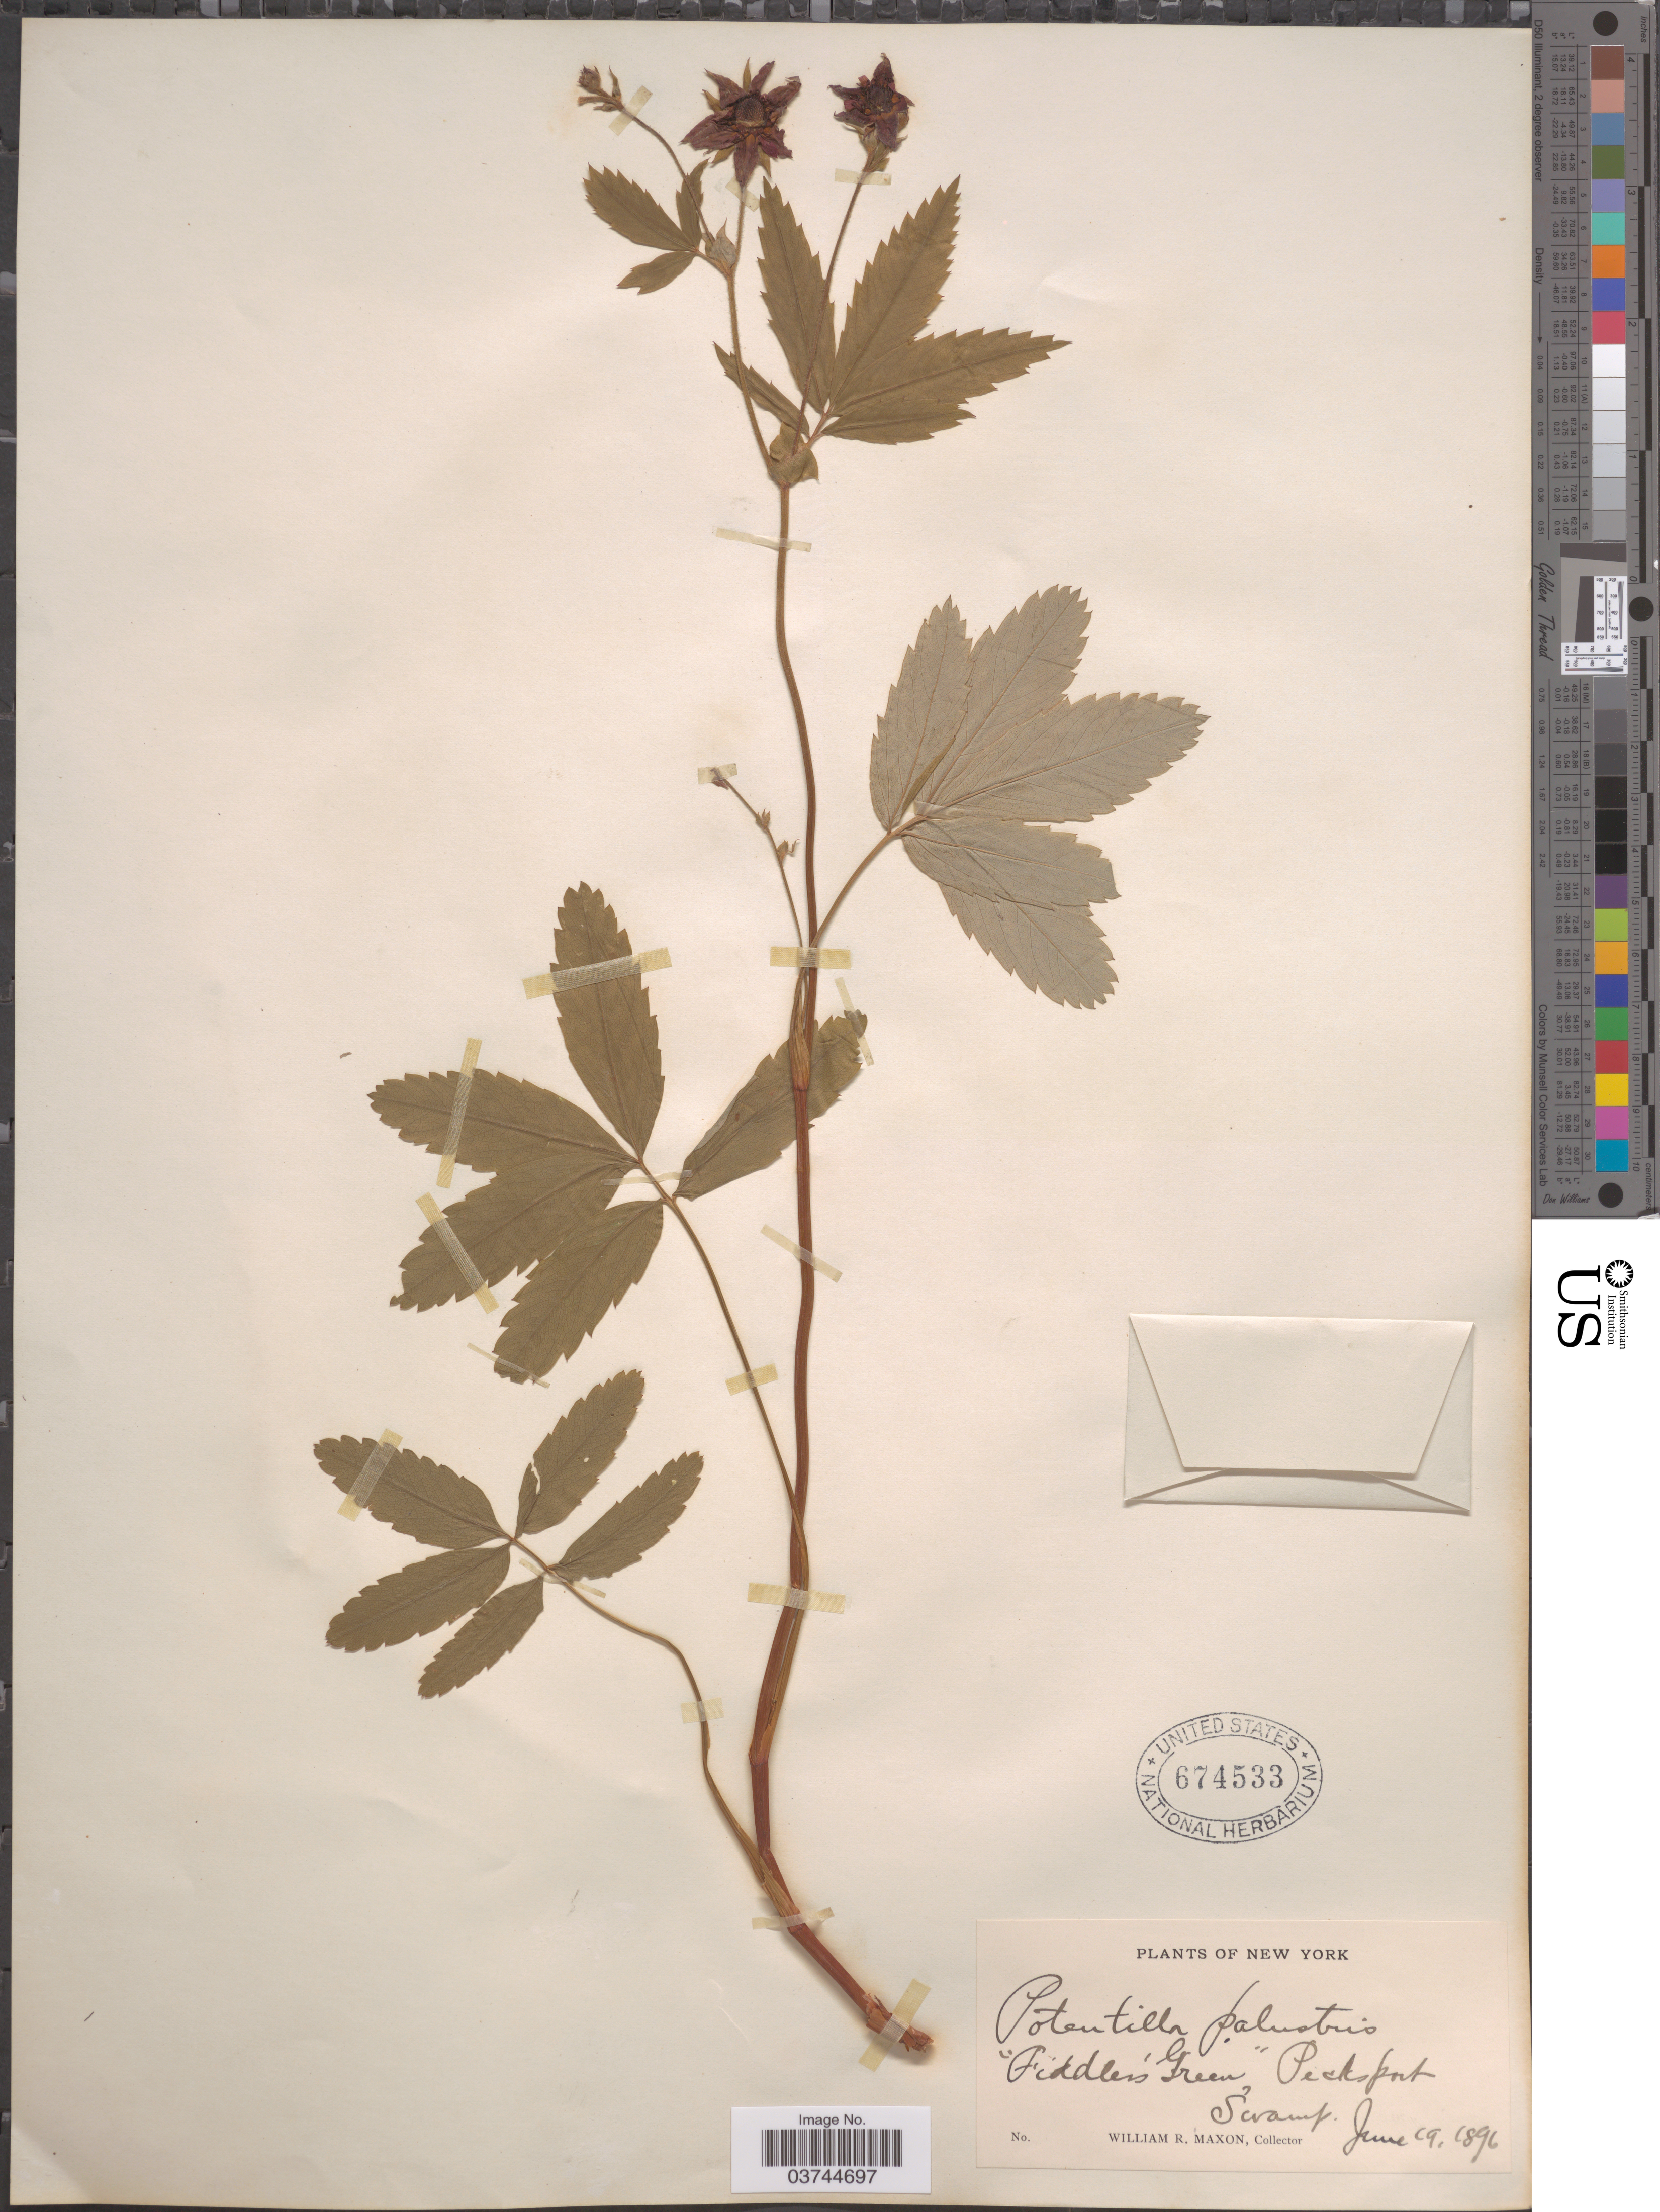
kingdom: Plantae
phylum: Tracheophyta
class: Magnoliopsida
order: Rosales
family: Rosaceae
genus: Comarum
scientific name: Comarum palustre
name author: L.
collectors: W. R. Maxon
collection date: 1896-06-19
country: United States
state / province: New York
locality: Fiddler's Green,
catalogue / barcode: US 674533